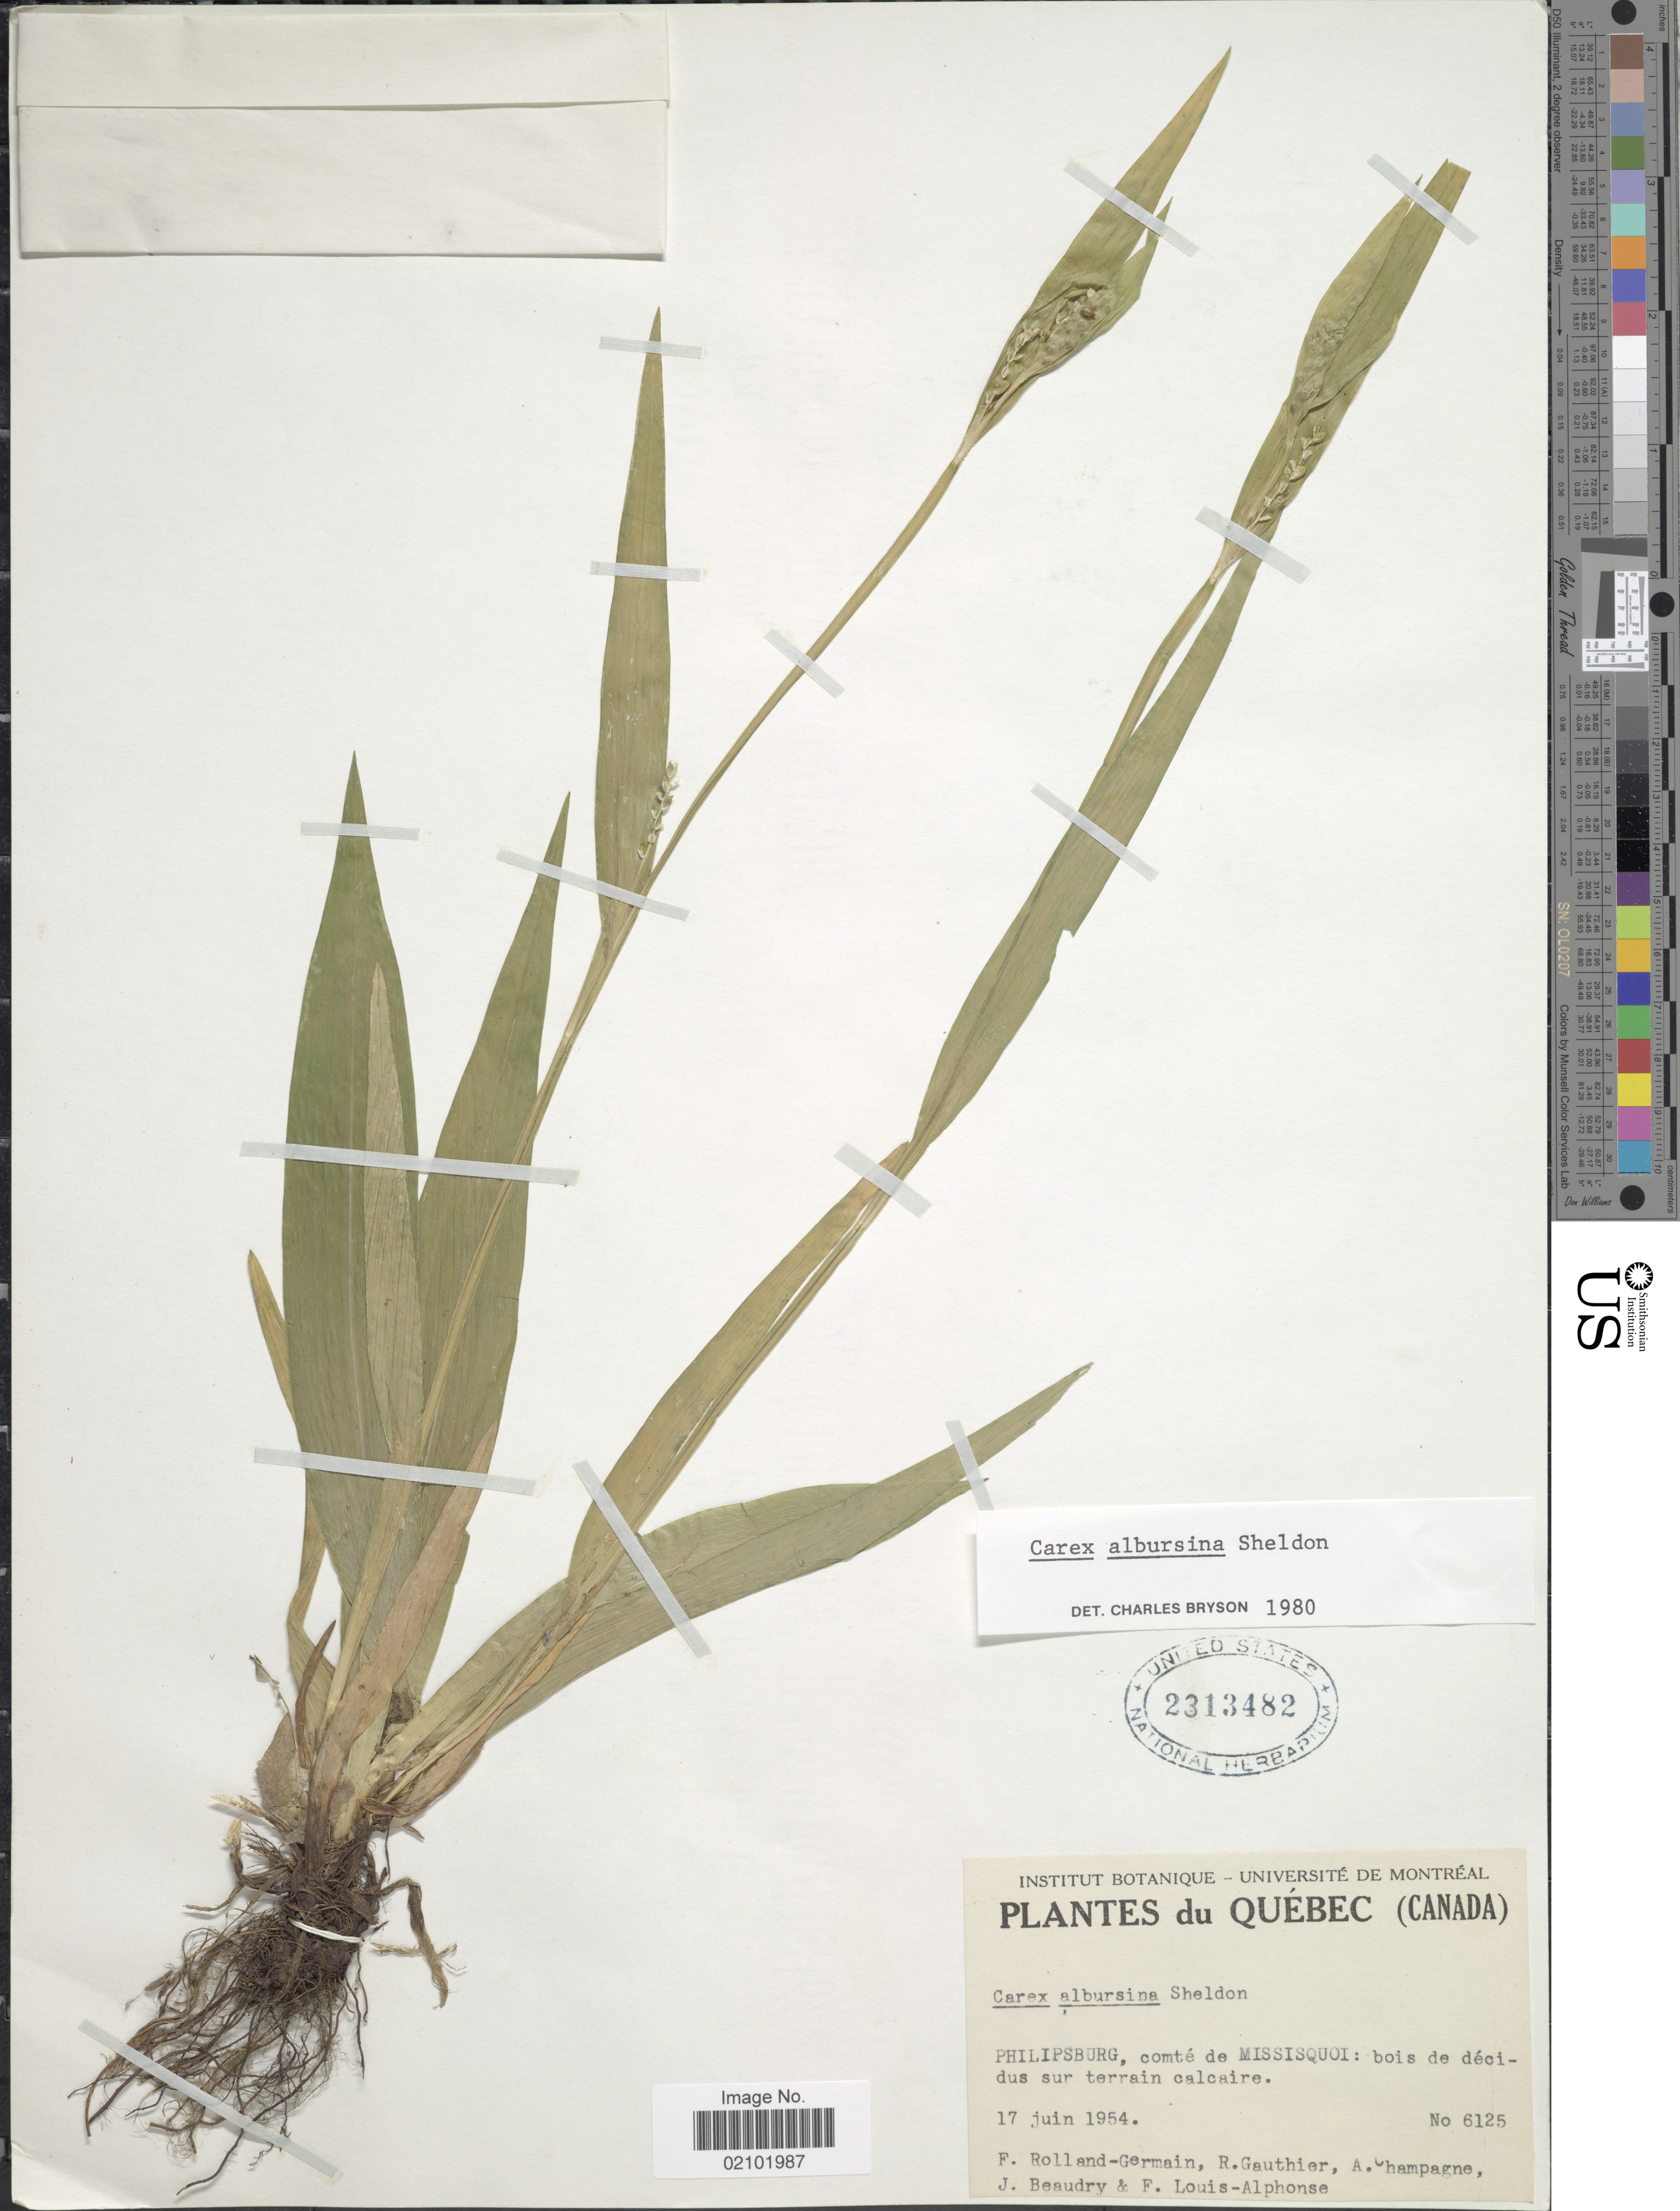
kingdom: Plantae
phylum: Tracheophyta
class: Liliopsida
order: Poales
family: Cyperaceae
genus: Carex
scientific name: Carex albursina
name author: E. Sheld.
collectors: Rolland-Germain, R. Gauthier, A. Champagne, J. Beaudry & F. Louis-Alphonse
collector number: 6125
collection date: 1954-06-17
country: Canada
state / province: Quebec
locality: Philipsburg, comté de Missisquoi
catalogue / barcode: US 2313482